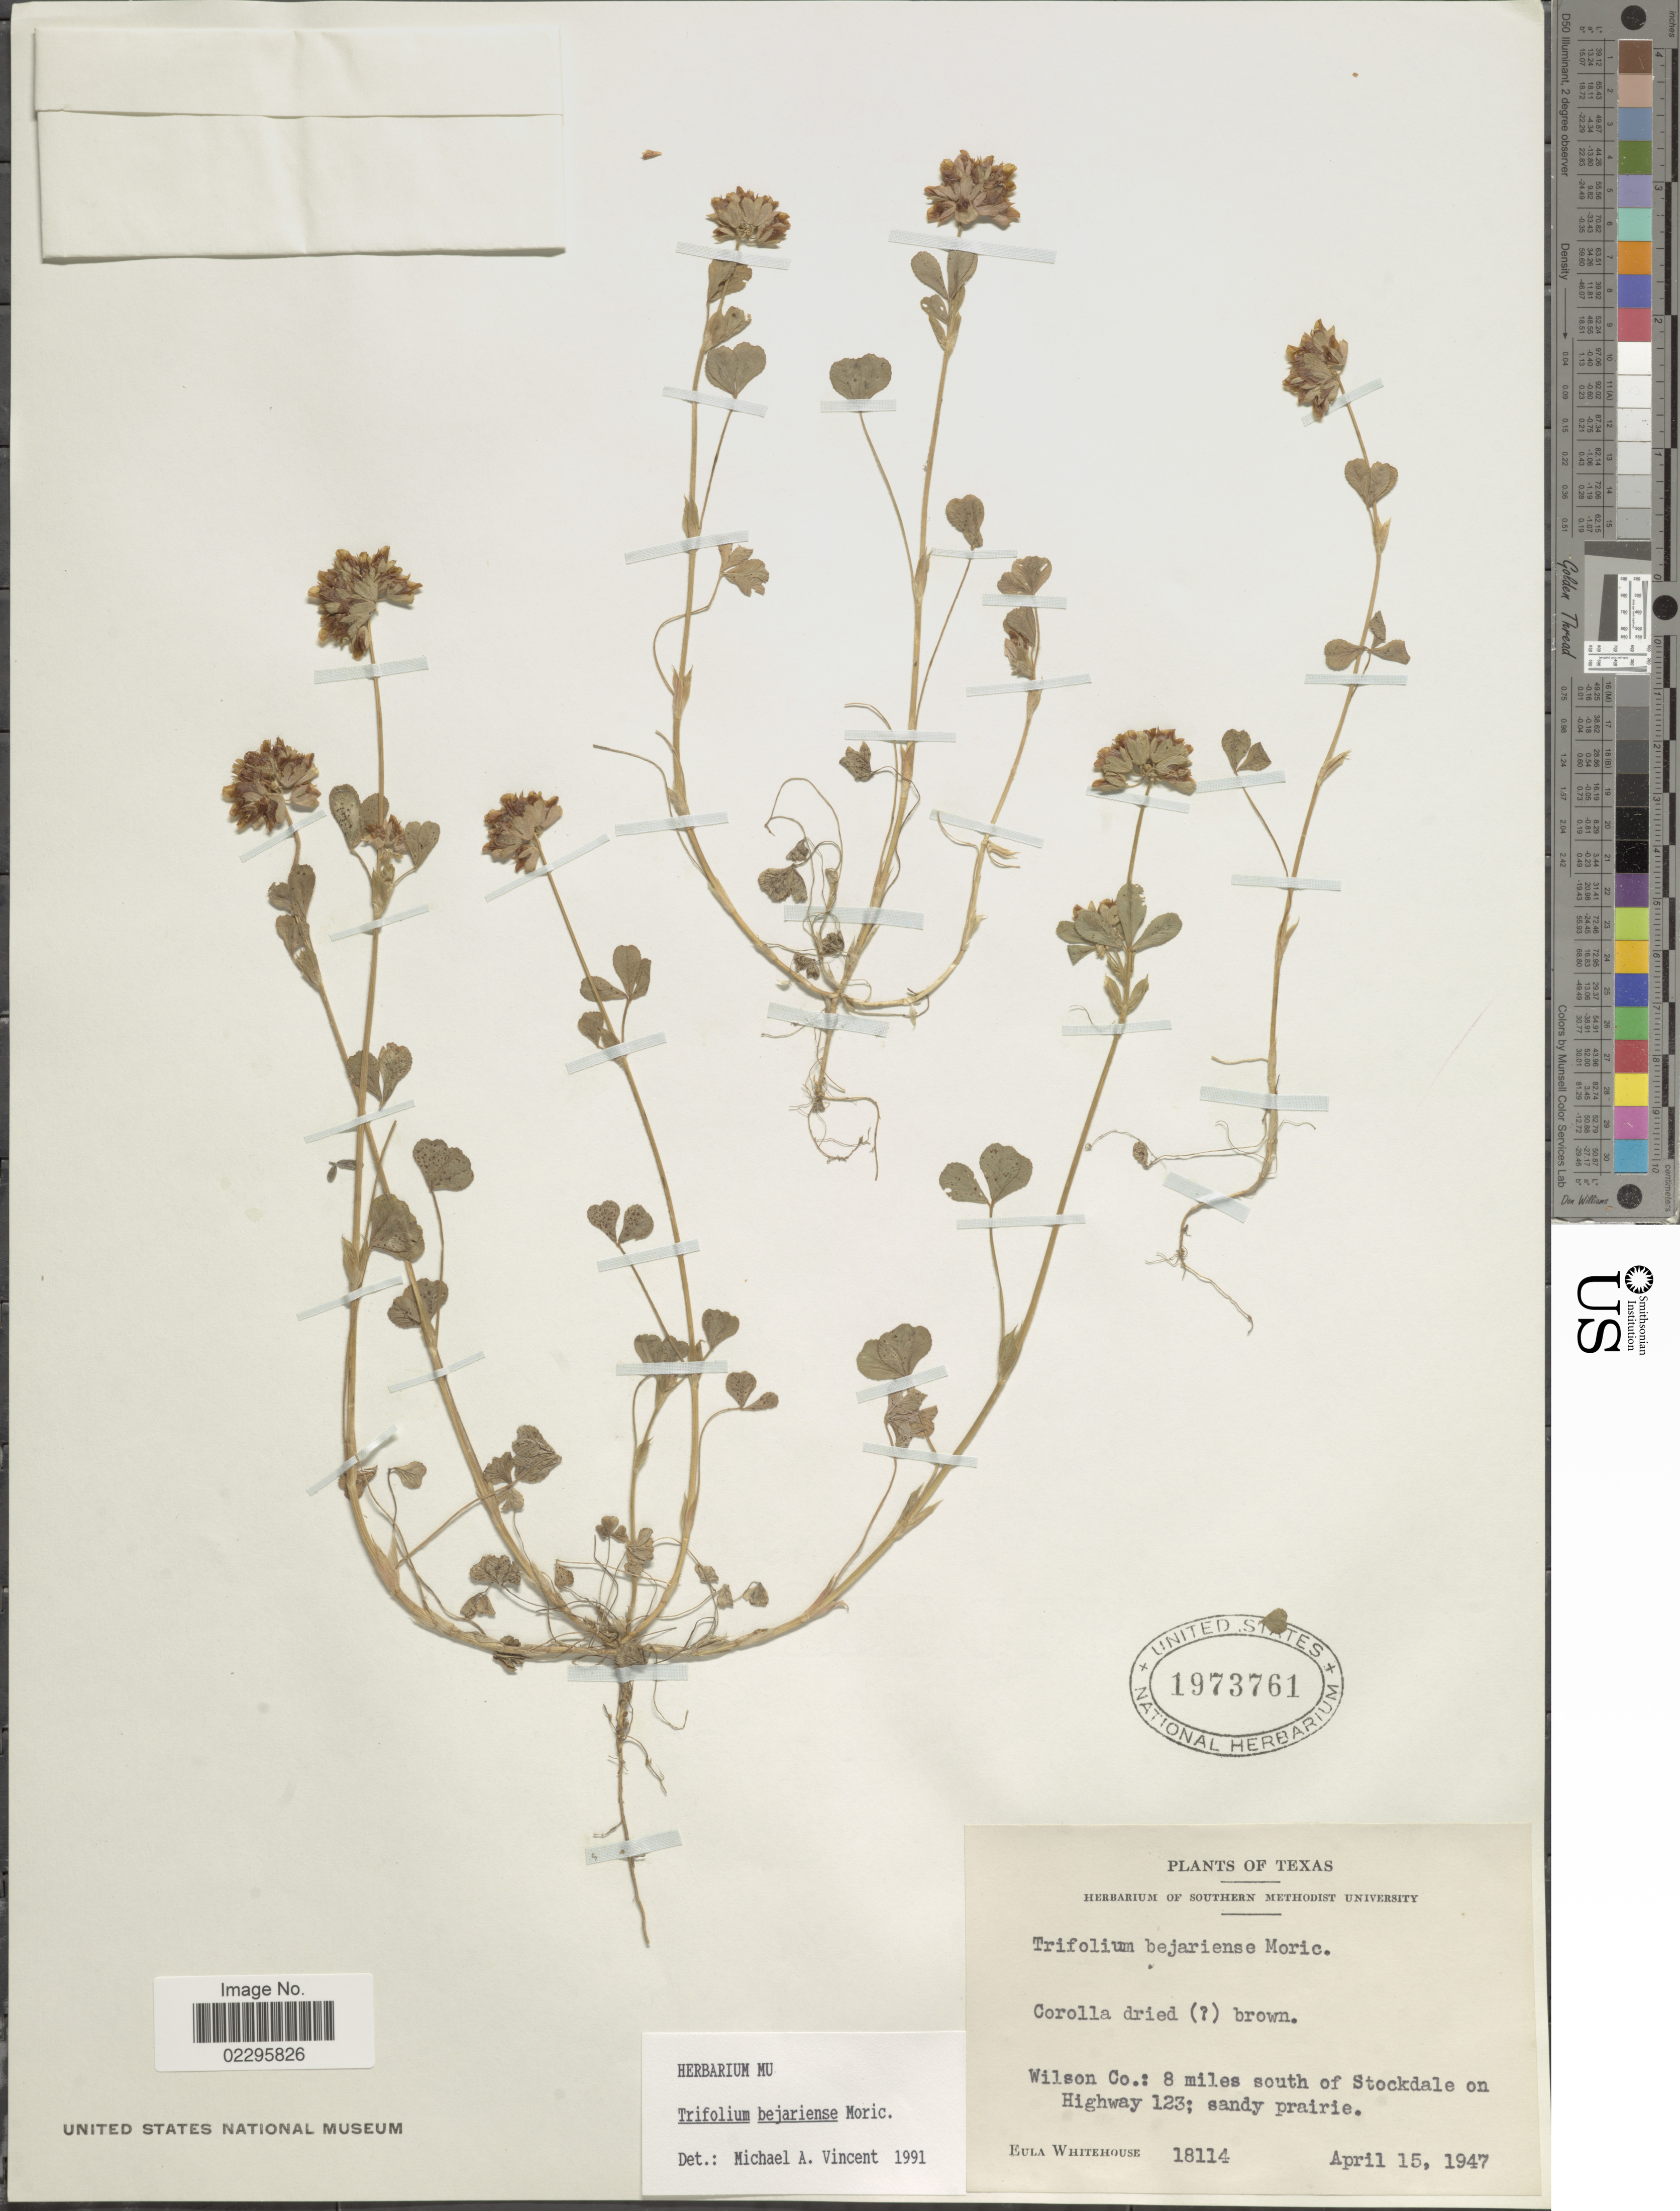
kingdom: Plantae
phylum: Tracheophyta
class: Magnoliopsida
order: Fabales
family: Fabaceae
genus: Trifolium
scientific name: Trifolium bejariense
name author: Moric.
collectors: E. Whitehouse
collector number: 18114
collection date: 1947-04-15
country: United States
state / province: Texas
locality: Wilson Co.: 8 miles south of Stockdale on Highway 123; sandy prairie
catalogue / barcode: US 1973761